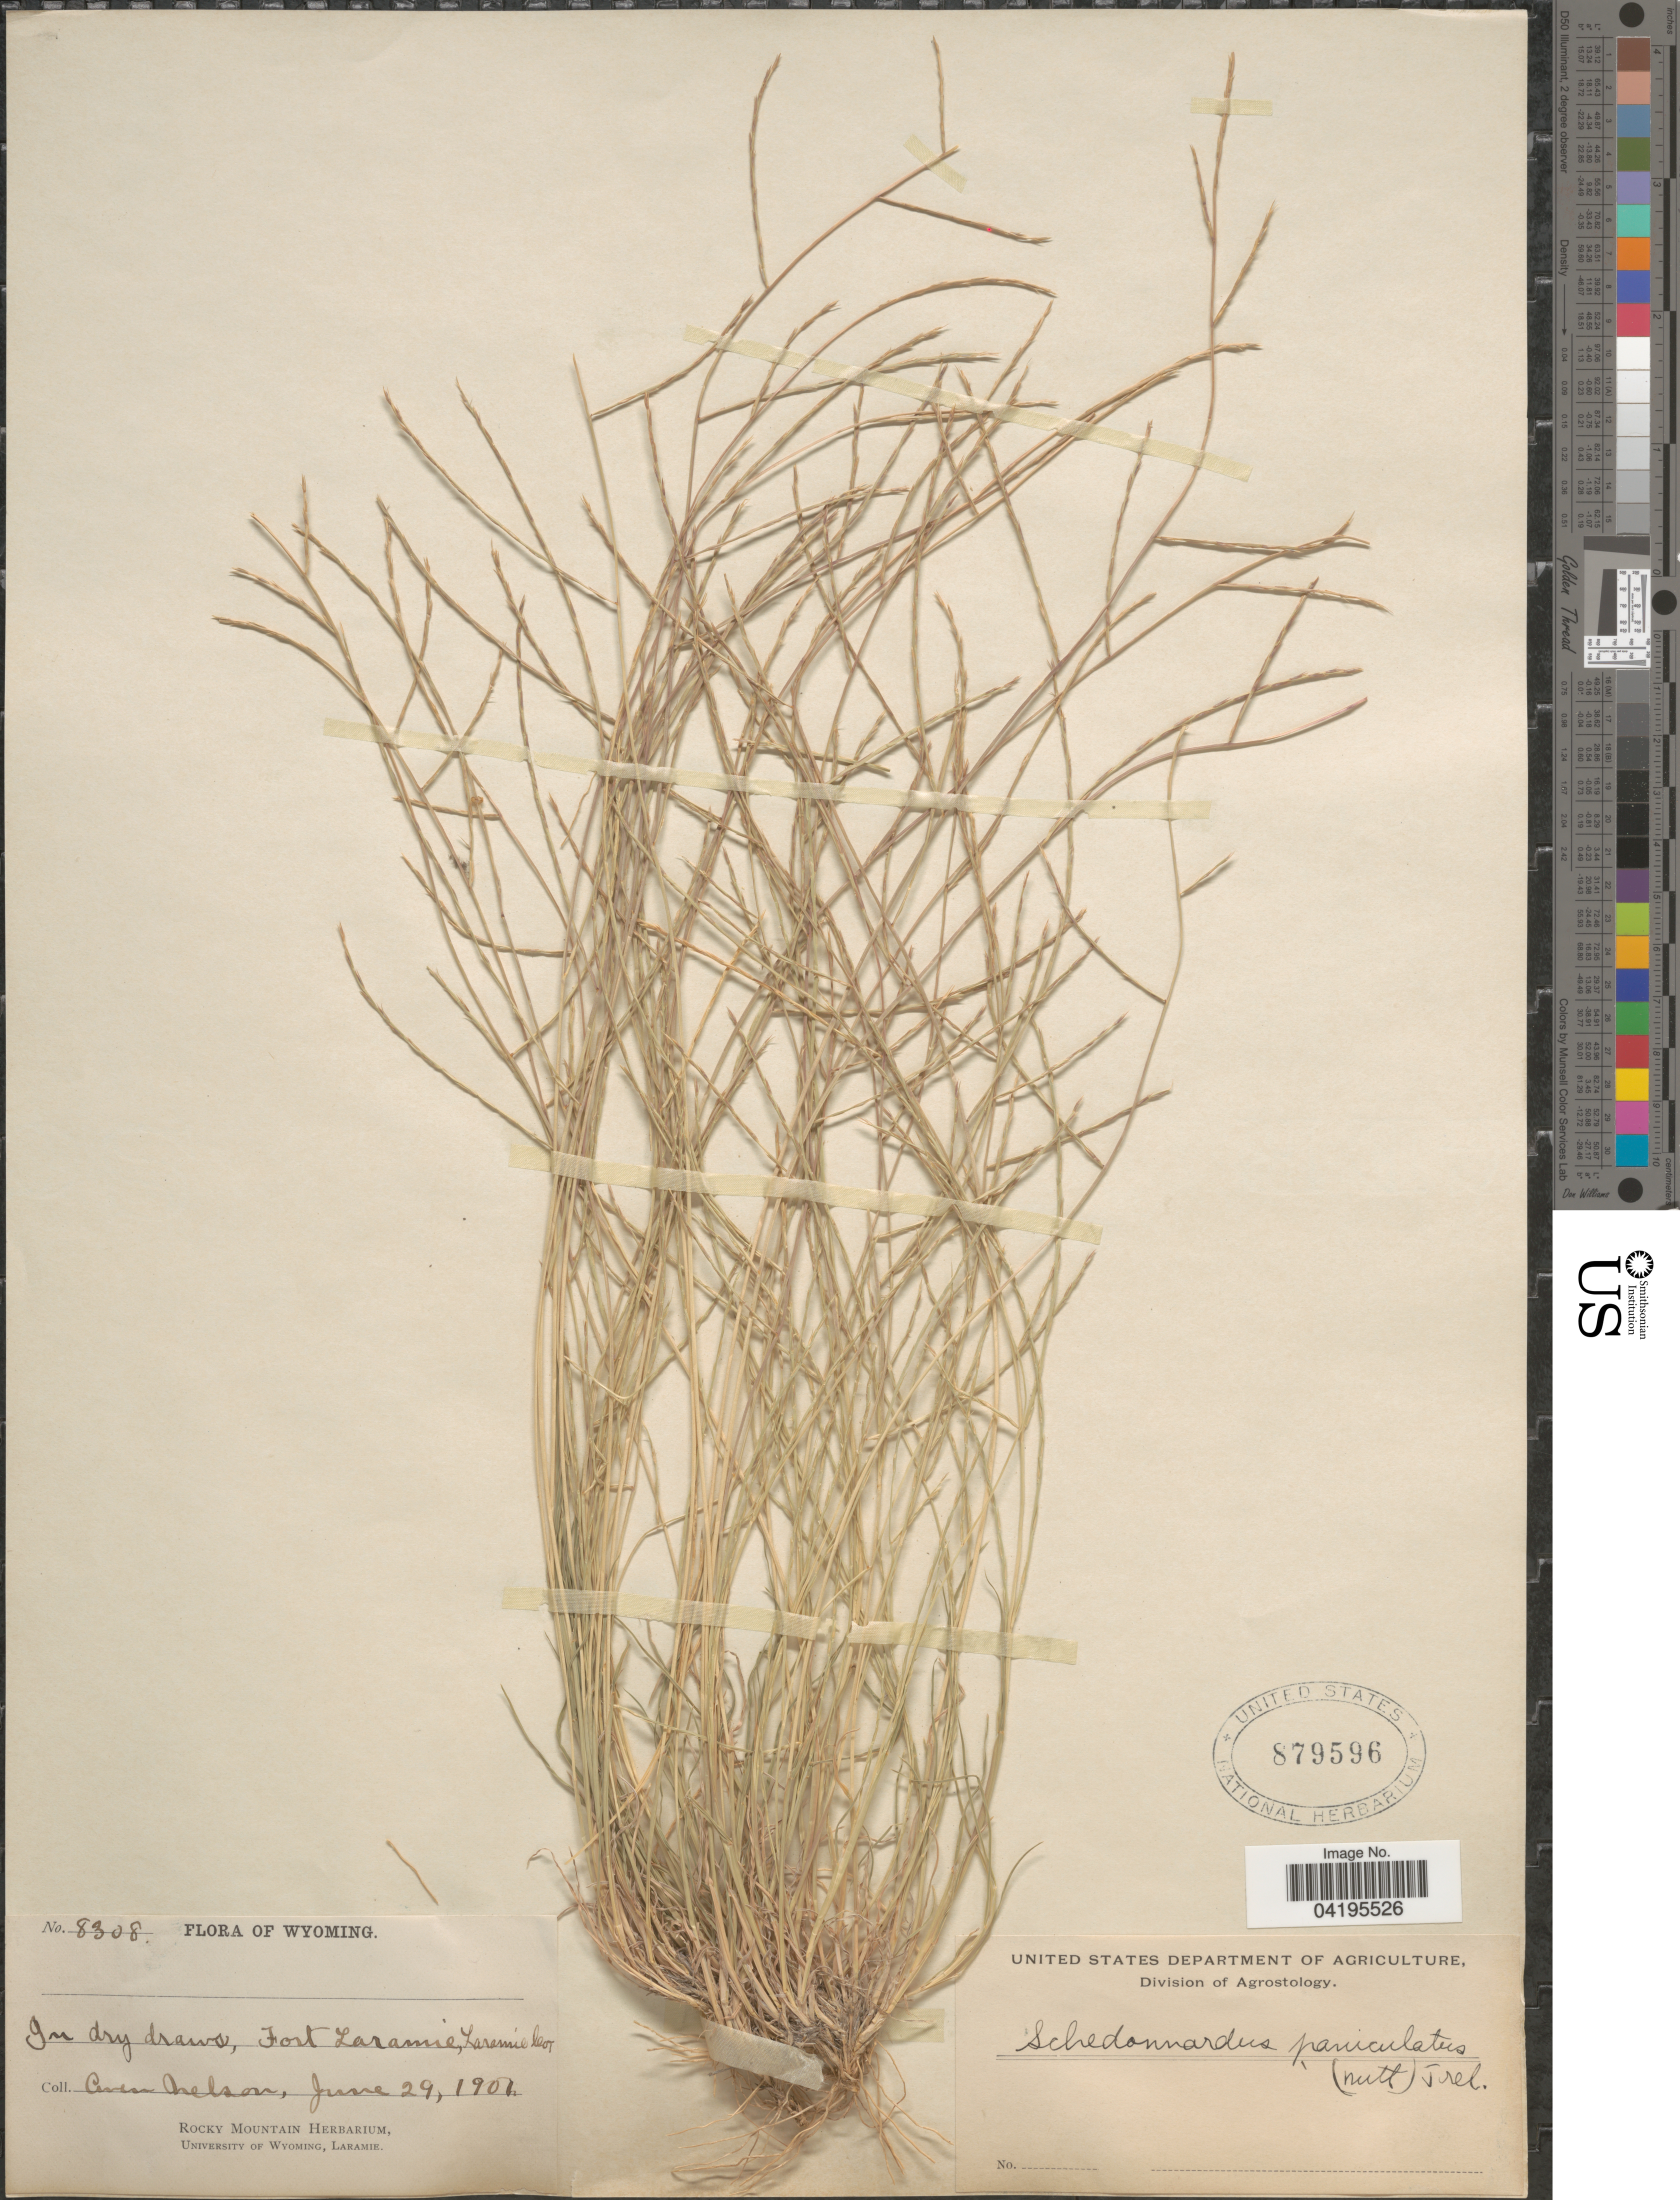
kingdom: Plantae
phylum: Tracheophyta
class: Liliopsida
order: Poales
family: Poaceae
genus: Muhlenbergia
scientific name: Muhlenbergia paniculata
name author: (Nutt.) Columbus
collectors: A. Nelson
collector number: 8308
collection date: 1901-06-29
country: United States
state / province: Wyoming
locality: In dry draws, Fort Laramie, Laramie Co.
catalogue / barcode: US 879596